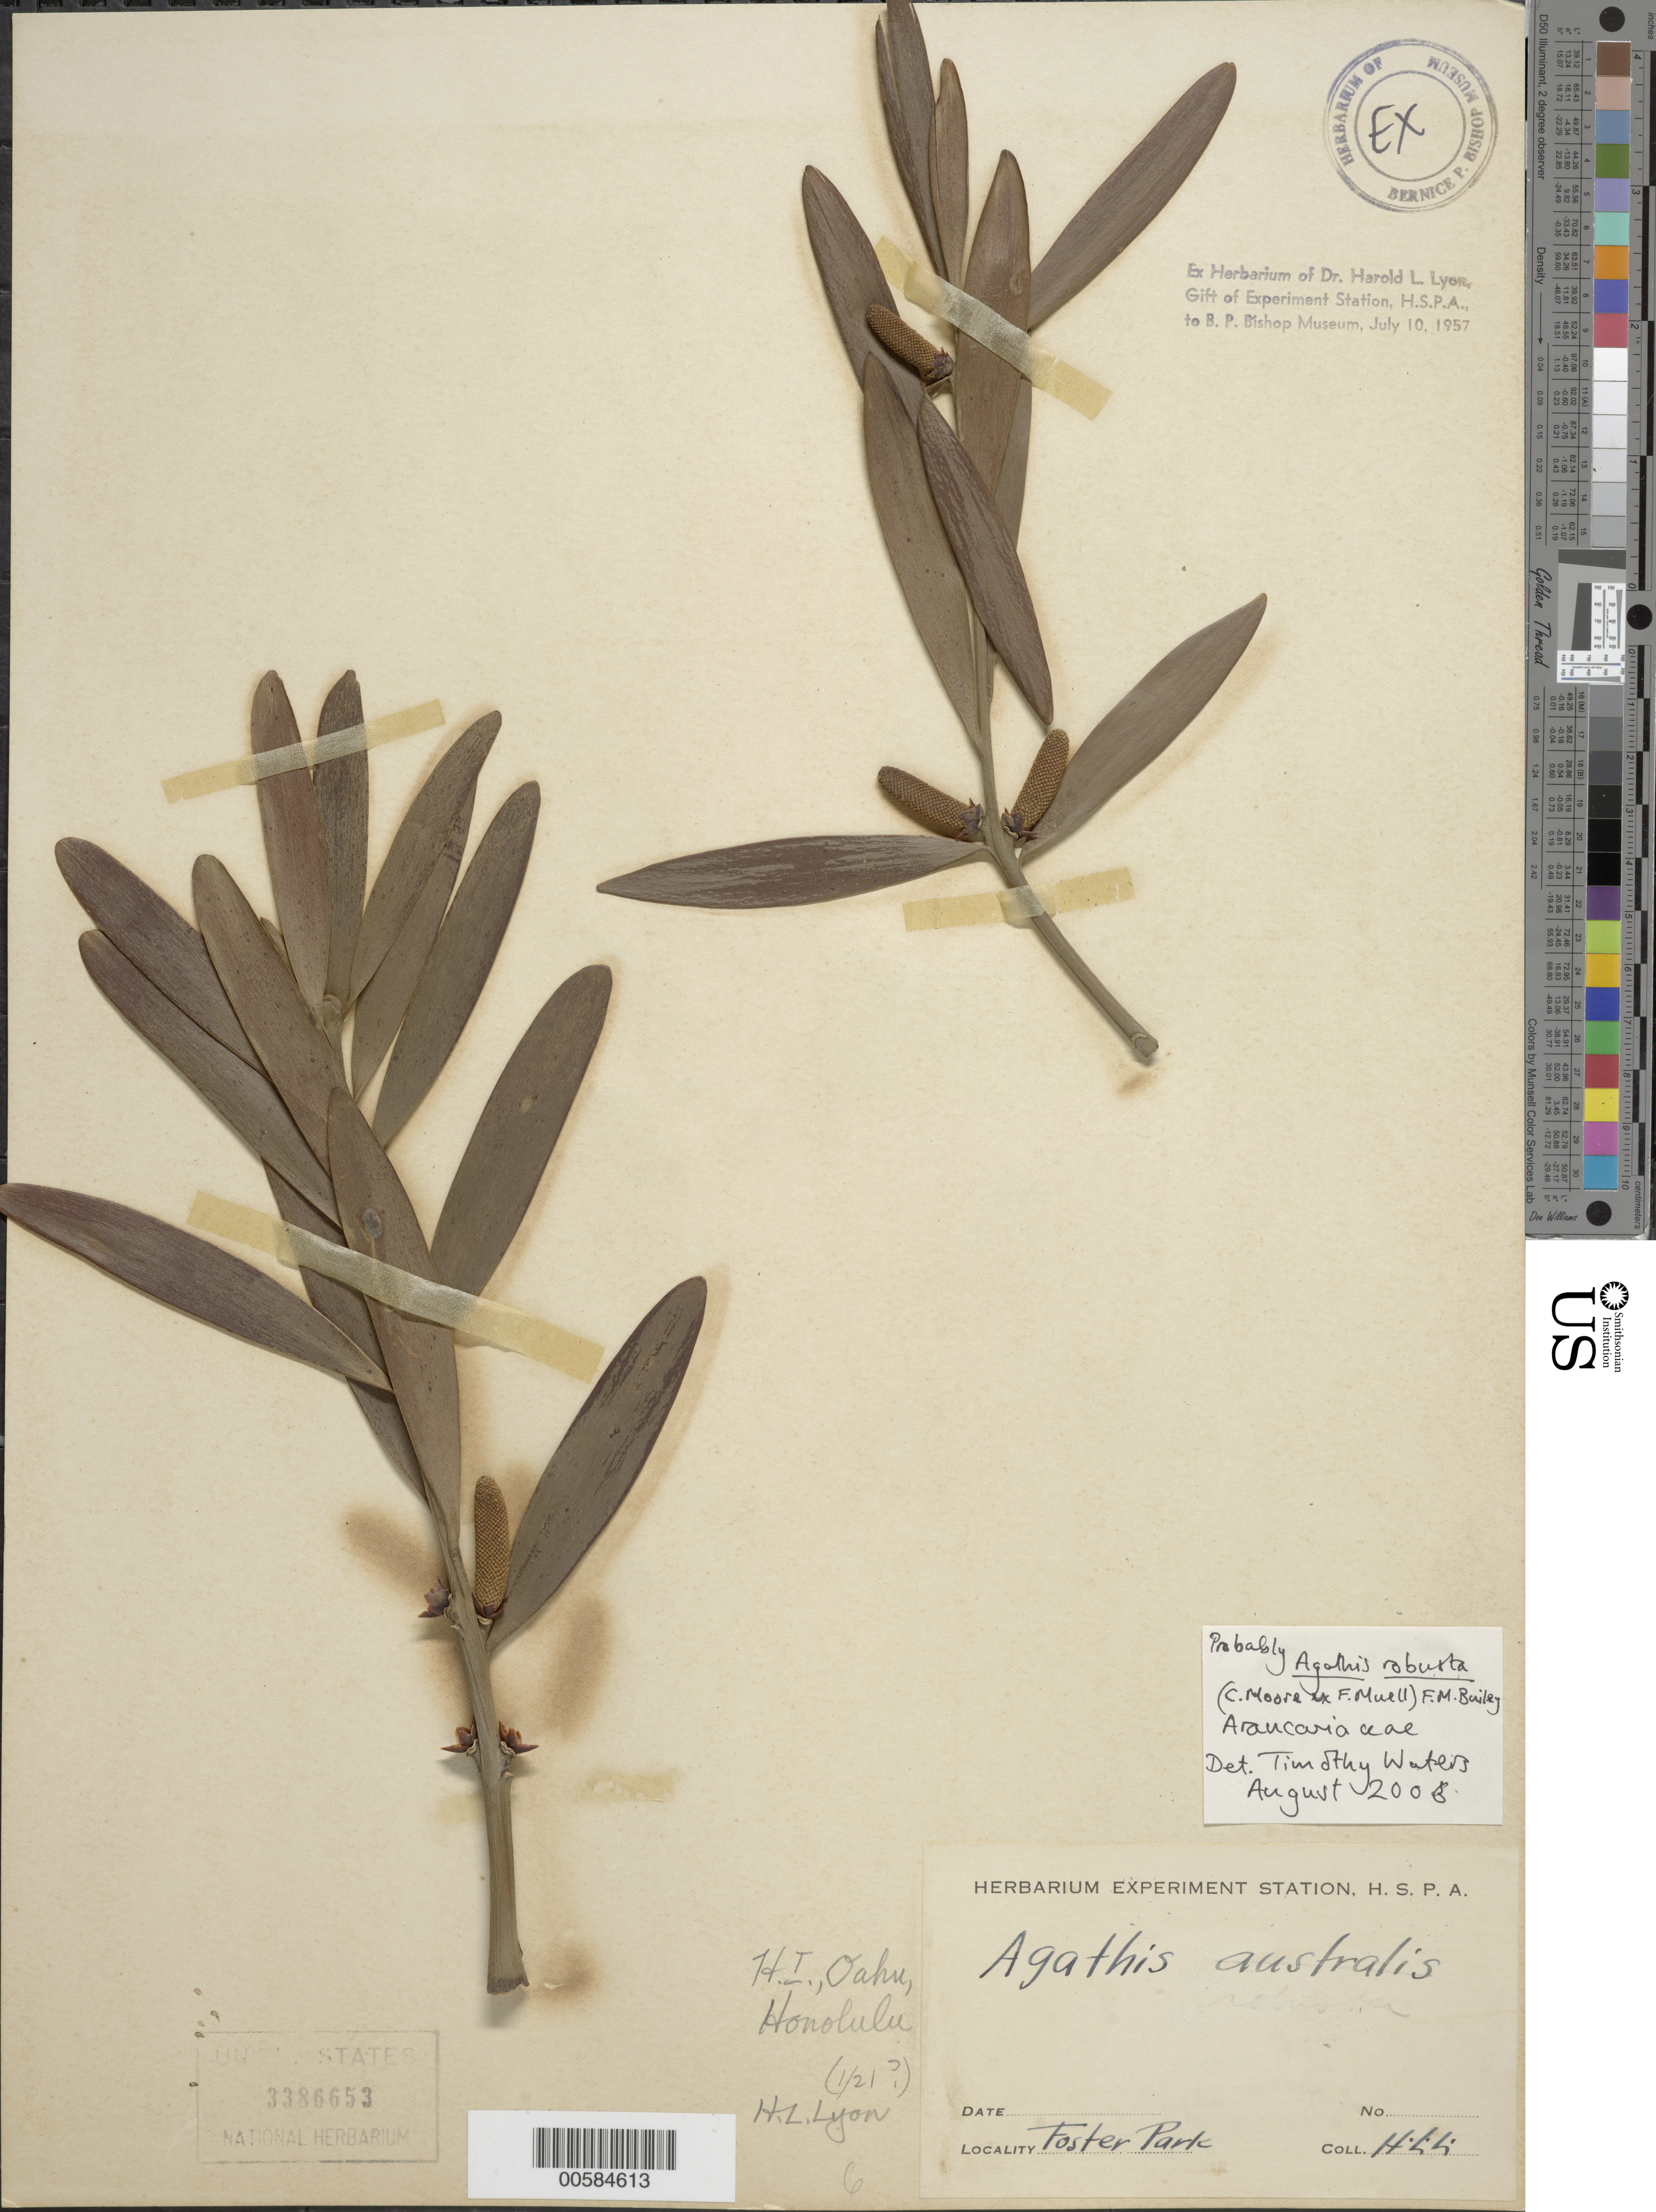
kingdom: Plantae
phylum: Tracheophyta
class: Pinopsida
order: Pinales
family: Araucariaceae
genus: Agathis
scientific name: Agathis robusta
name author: (C. Moore ex F. Muell.) F.M. Bailey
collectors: H. Lyon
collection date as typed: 0 Jan 1921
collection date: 1921-01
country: United States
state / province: Hawaii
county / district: Honolulu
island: Oahu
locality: Honolulu, Foster Park. (Coll date in question)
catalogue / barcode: US 3386653